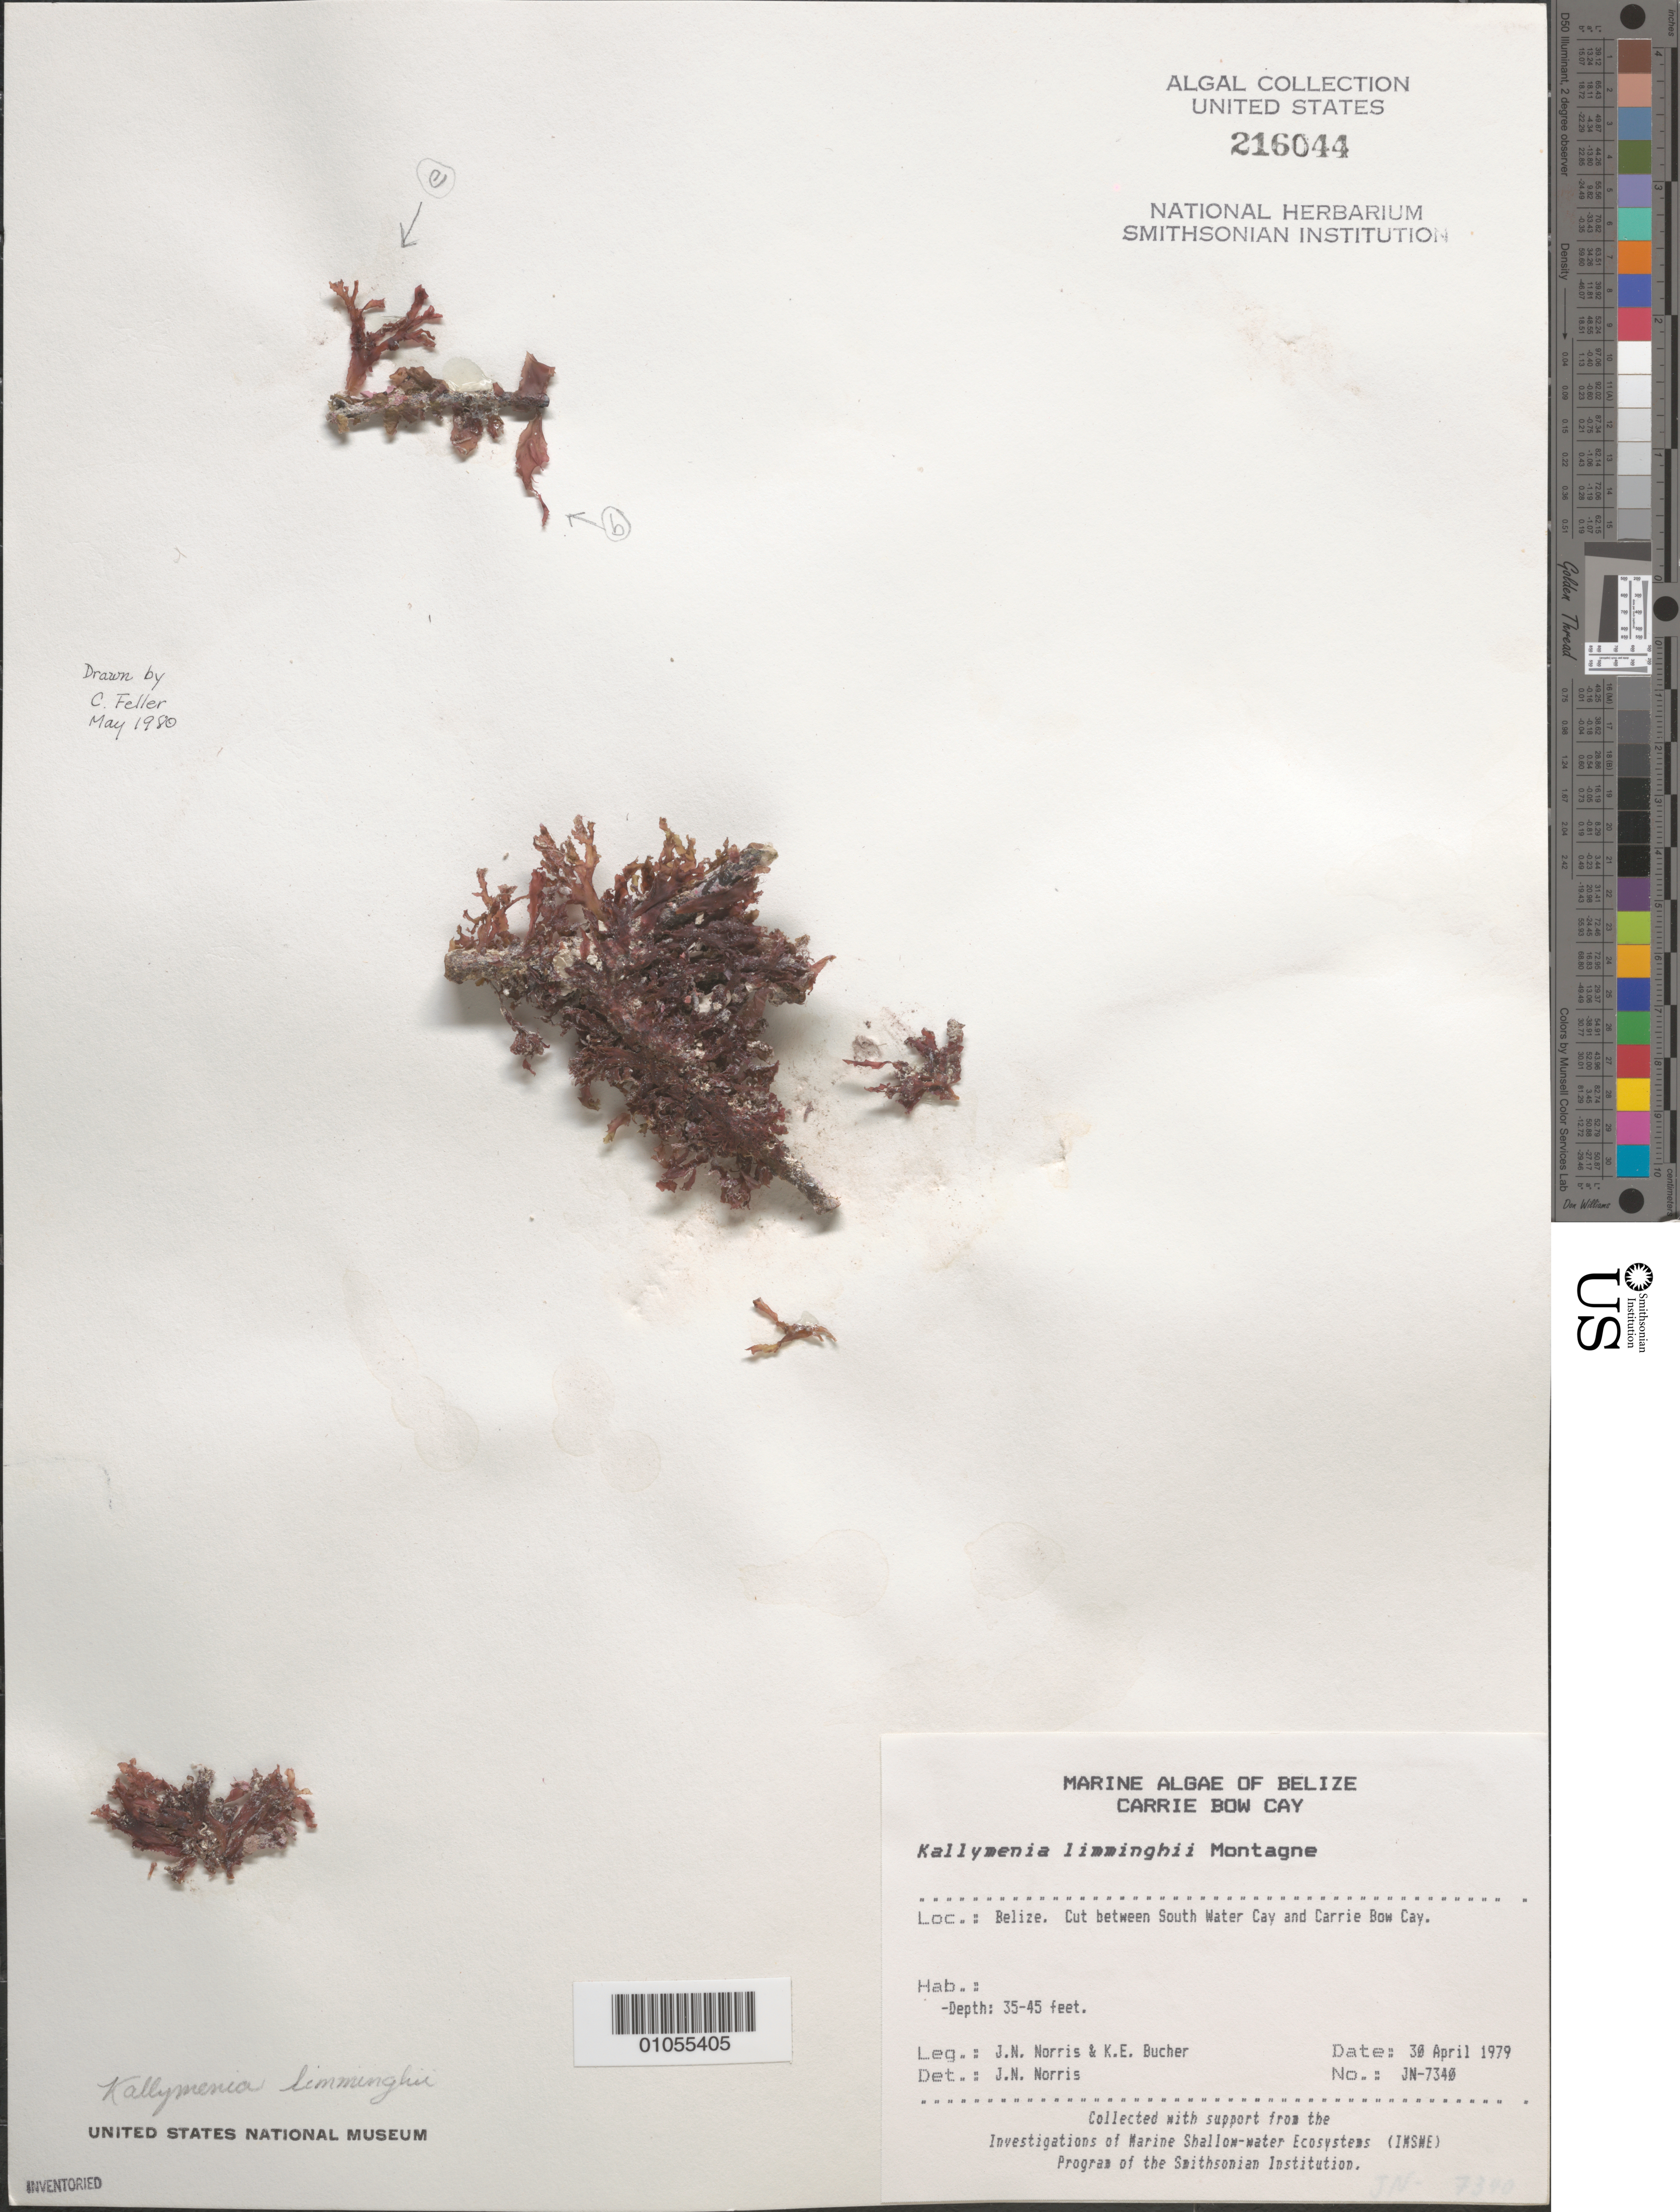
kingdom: Plantae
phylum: Rhodophyta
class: Florideophyceae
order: Gigartinales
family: Kallymeniaceae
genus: Kallymenia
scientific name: Kallymenia limminghei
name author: Mont.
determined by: Norris, James N.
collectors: J. N. Norris & K. E. Bucher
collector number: JN-7340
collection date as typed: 30 Apr 1979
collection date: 1979-04-30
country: Belize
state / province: Stann Creek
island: Carrie Bow Cay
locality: Cut between South Water Cay and Carrie Bow Cay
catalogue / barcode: US 216044